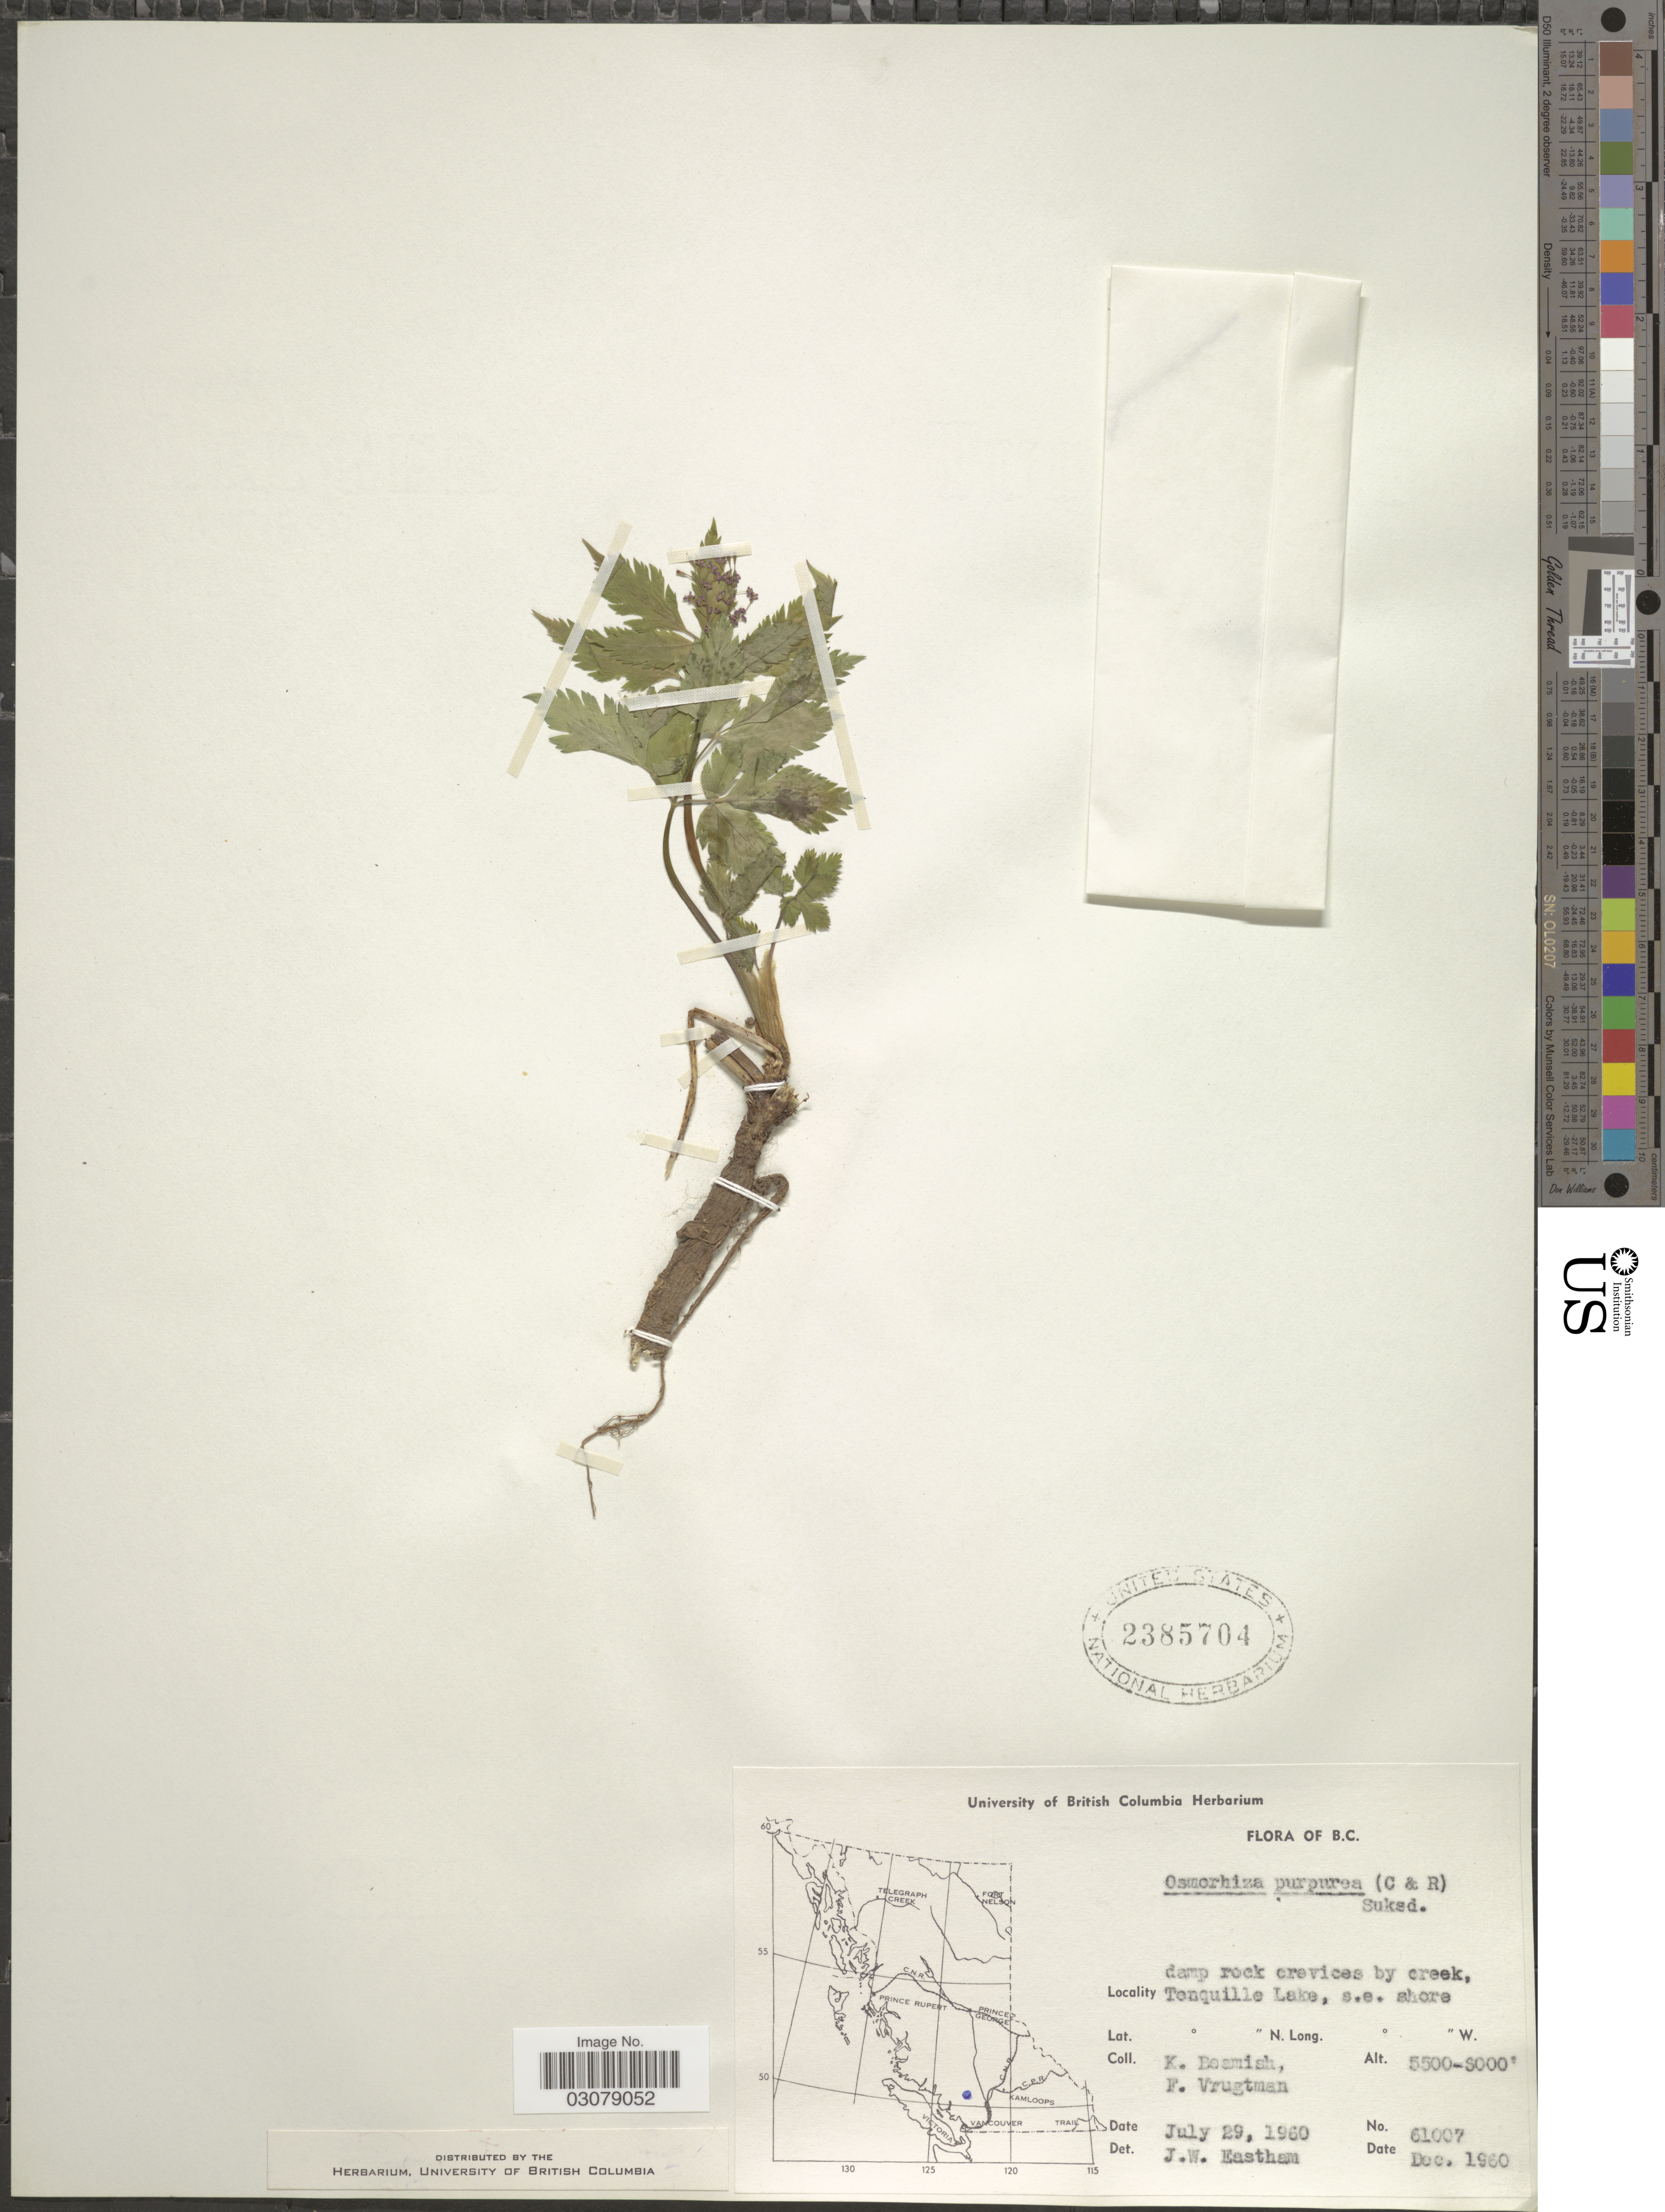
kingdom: Plantae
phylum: Tracheophyta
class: Magnoliopsida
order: Apiales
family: Apiaceae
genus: Osmorhiza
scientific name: Osmorhiza purpurea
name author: (J.M. Coult. & Rose) Suksd.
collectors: K. Beamish & F. Vrugtman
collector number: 61007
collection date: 1960-07-29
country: Canada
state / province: British Columbia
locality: Tenquille Lake, s.e. shore.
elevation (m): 1676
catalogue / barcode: US 2385704